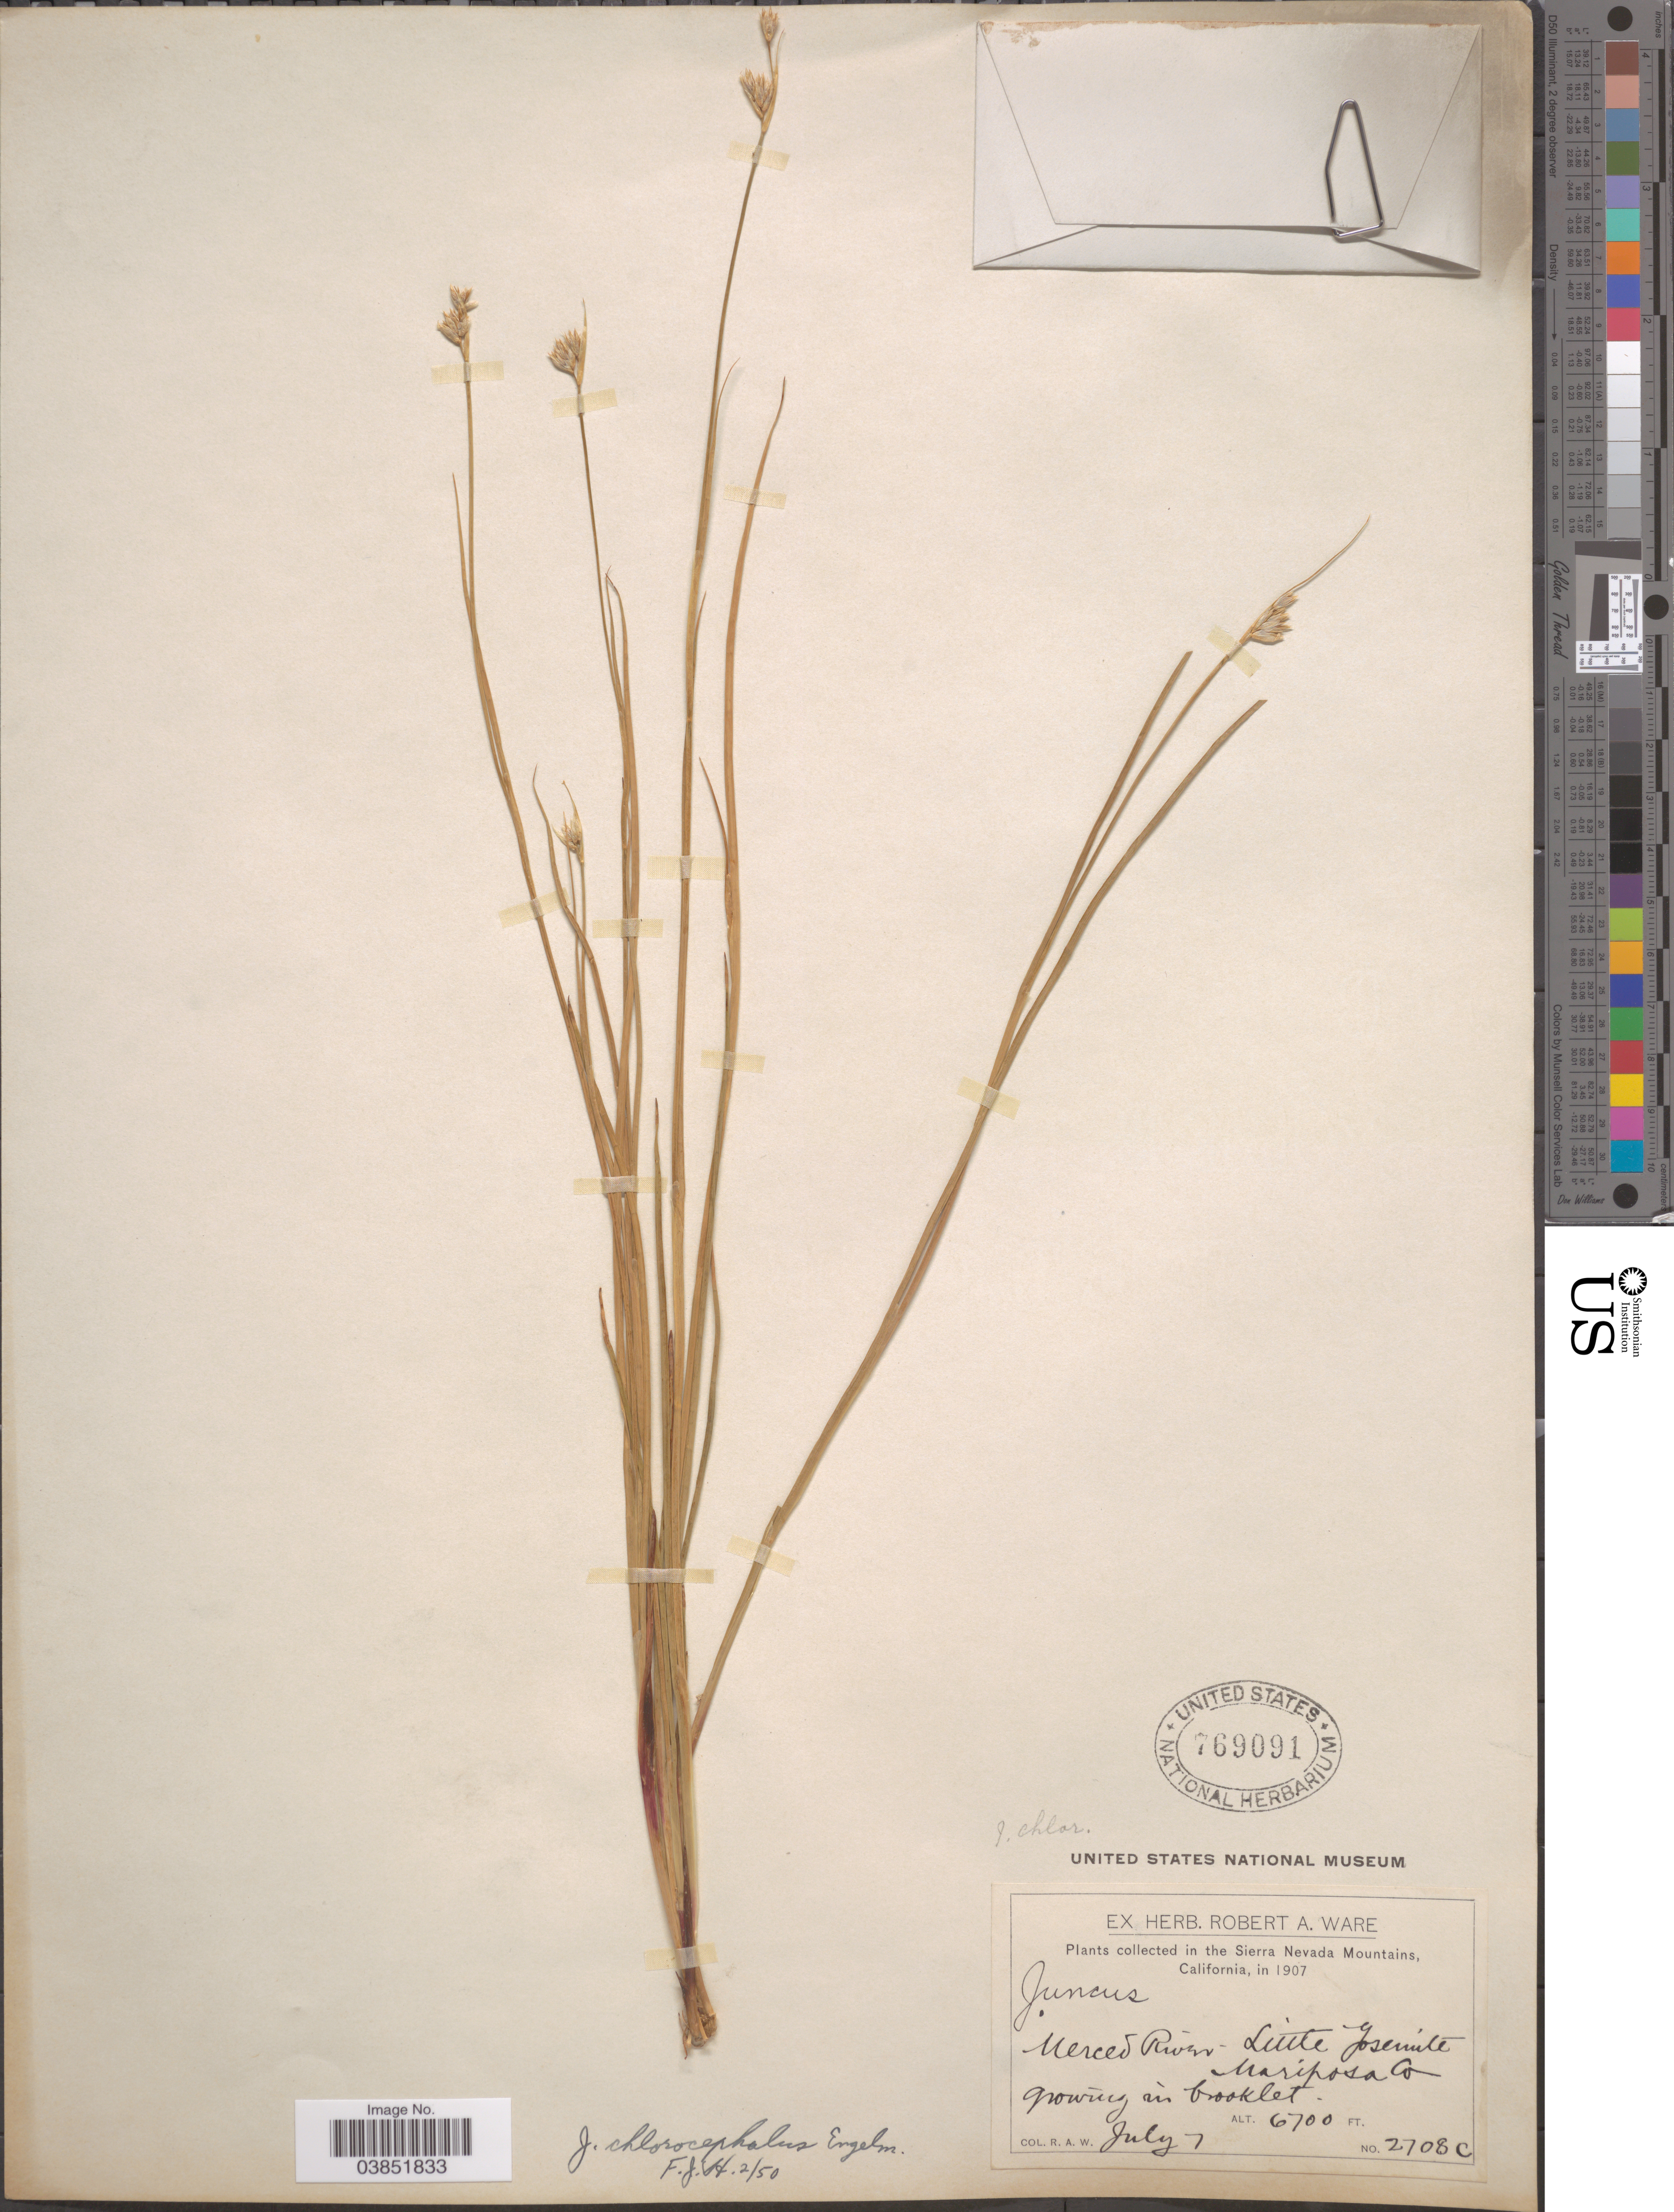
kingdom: Plantae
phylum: Tracheophyta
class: Liliopsida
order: Poales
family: Juncaceae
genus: Juncus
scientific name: Juncus chlorocephalus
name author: Engelm.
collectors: R. Ware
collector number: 2708c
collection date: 1907-07-07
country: United States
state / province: California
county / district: Mariposa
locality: In the Sierra Nevada Mountains. Merced River. Little Yosemite Mariposa Co. In booklet.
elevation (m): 2042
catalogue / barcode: US 769091